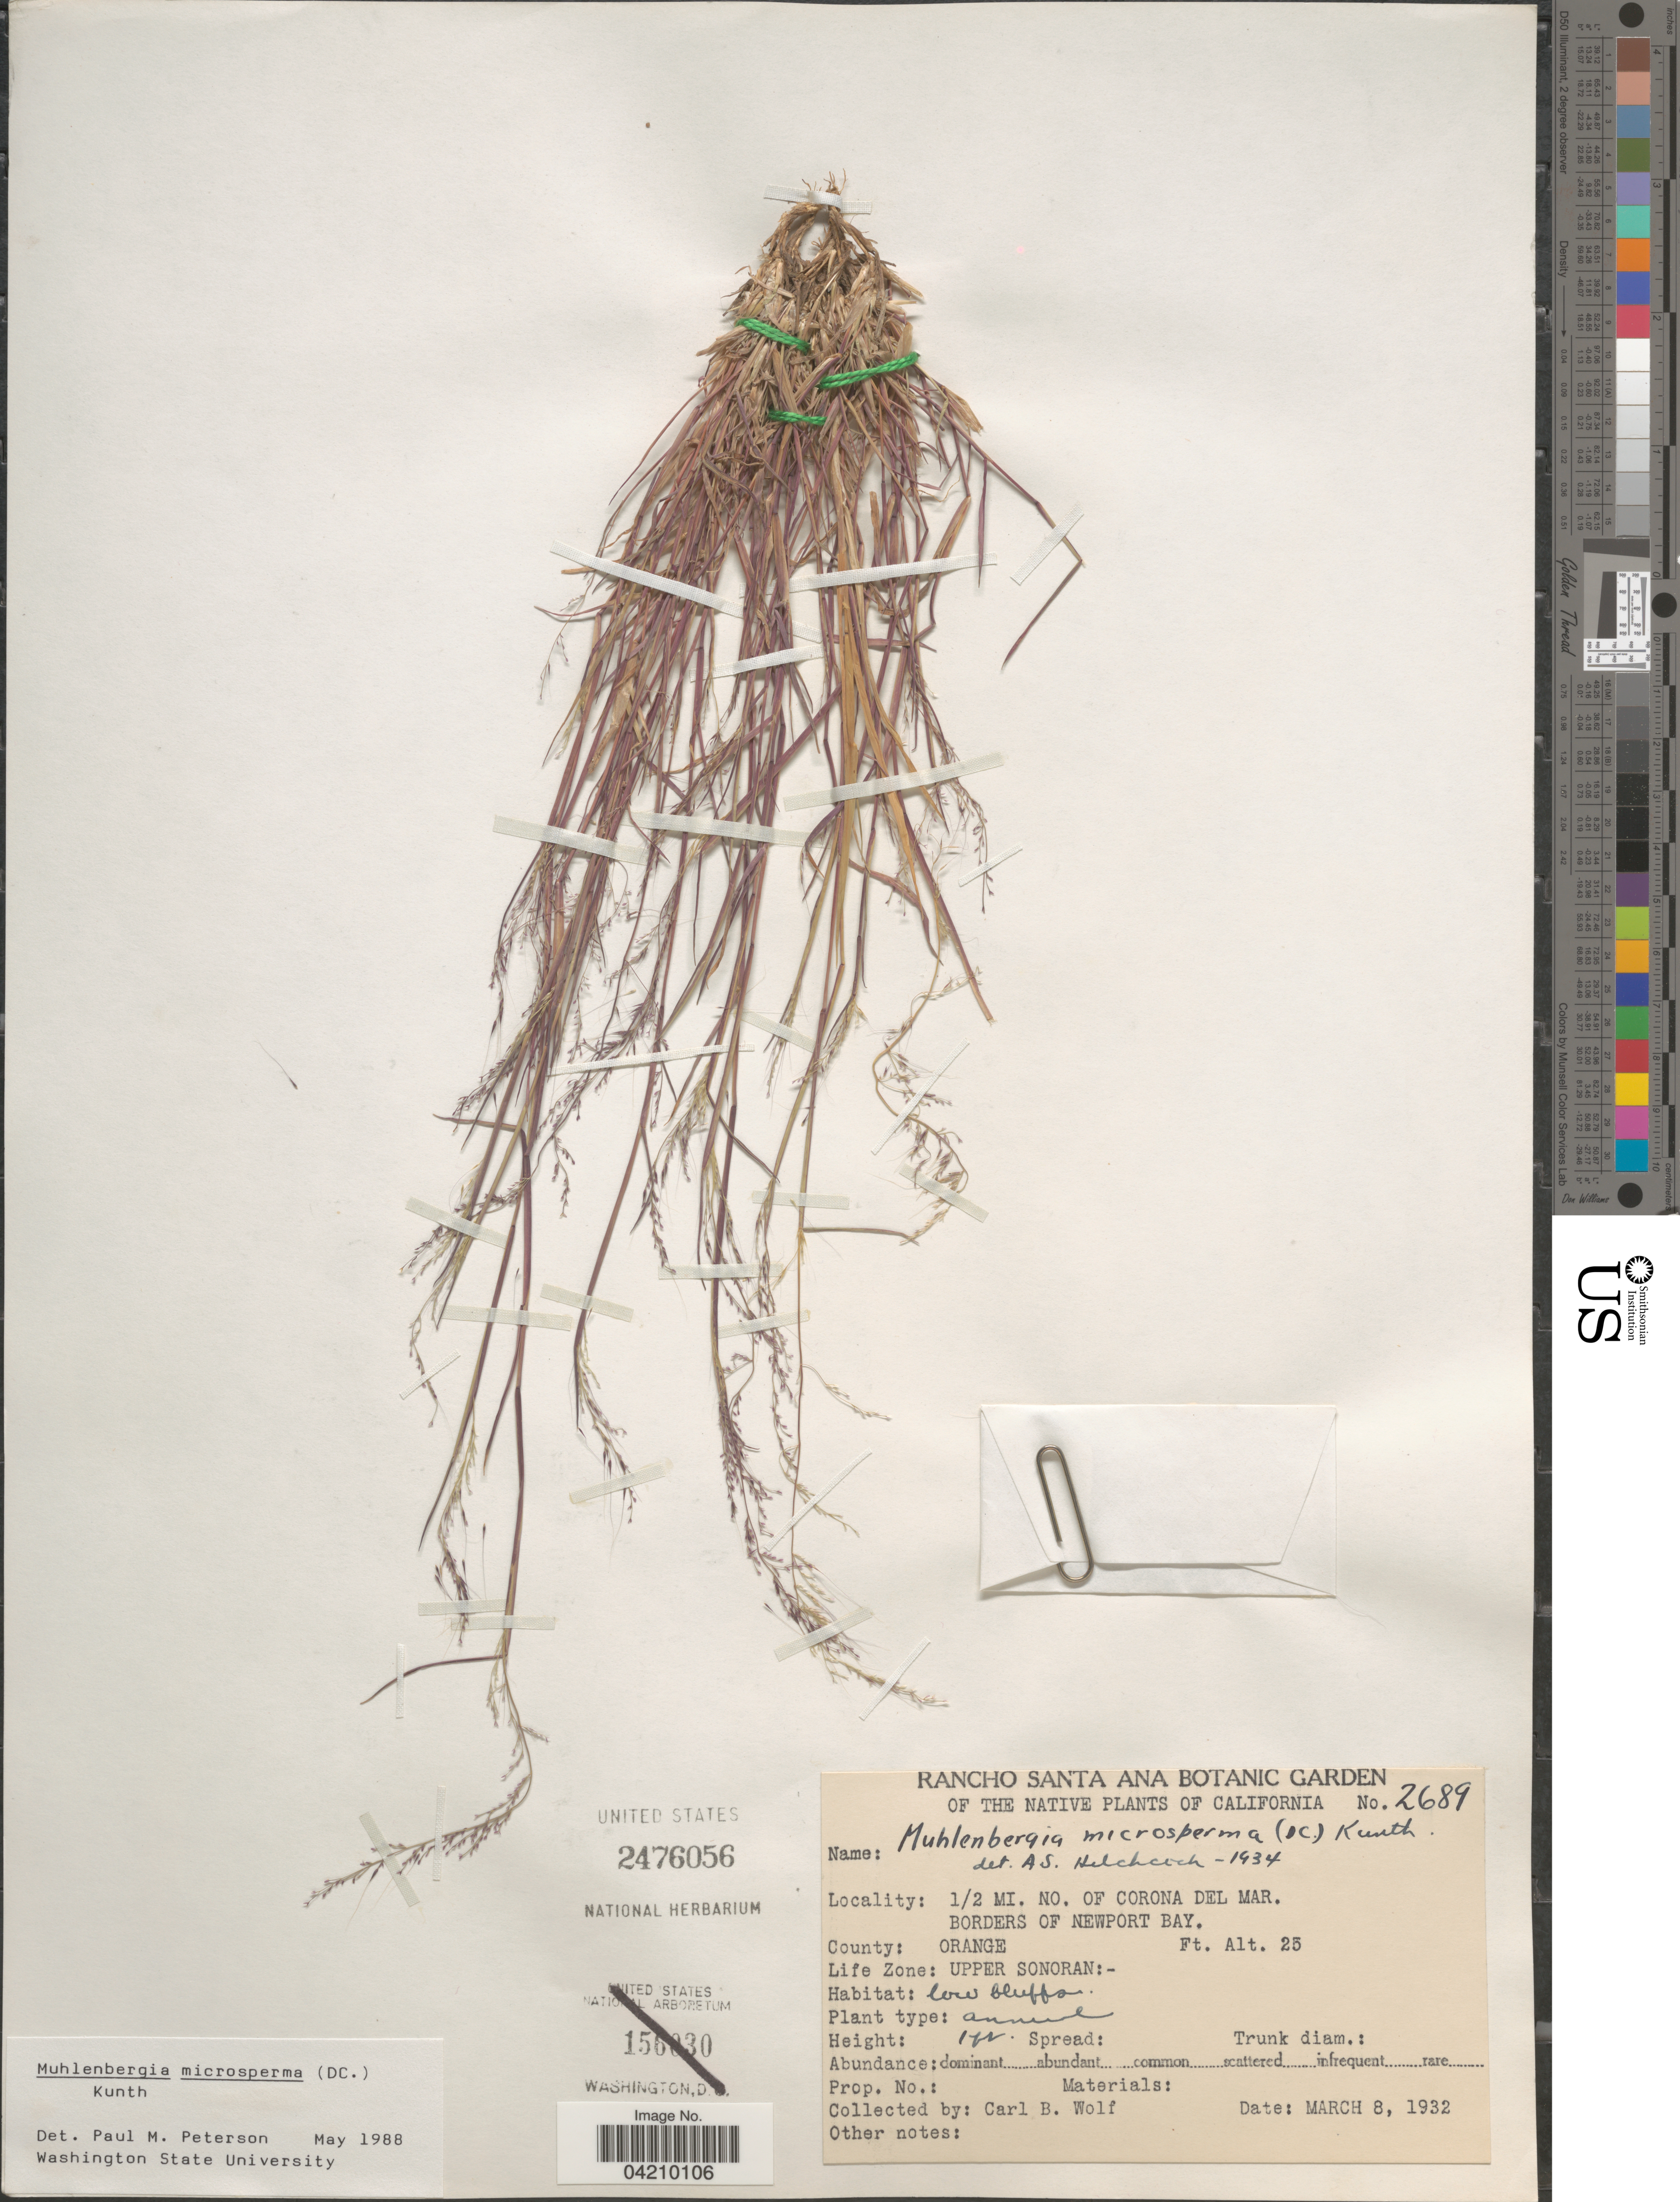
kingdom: Plantae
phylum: Tracheophyta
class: Liliopsida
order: Poales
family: Poaceae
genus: Muhlenbergia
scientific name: Muhlenbergia microsperma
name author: (DC.) Kunth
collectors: C. B. Wolf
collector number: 2689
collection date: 1932-03-08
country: United States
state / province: California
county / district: Orange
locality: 1/2 mi. no. of Corona Del Mar. Borders of Newport Bay. County: Orange. Life Zone: Upper Sonoran.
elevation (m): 8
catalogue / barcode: US 2476056